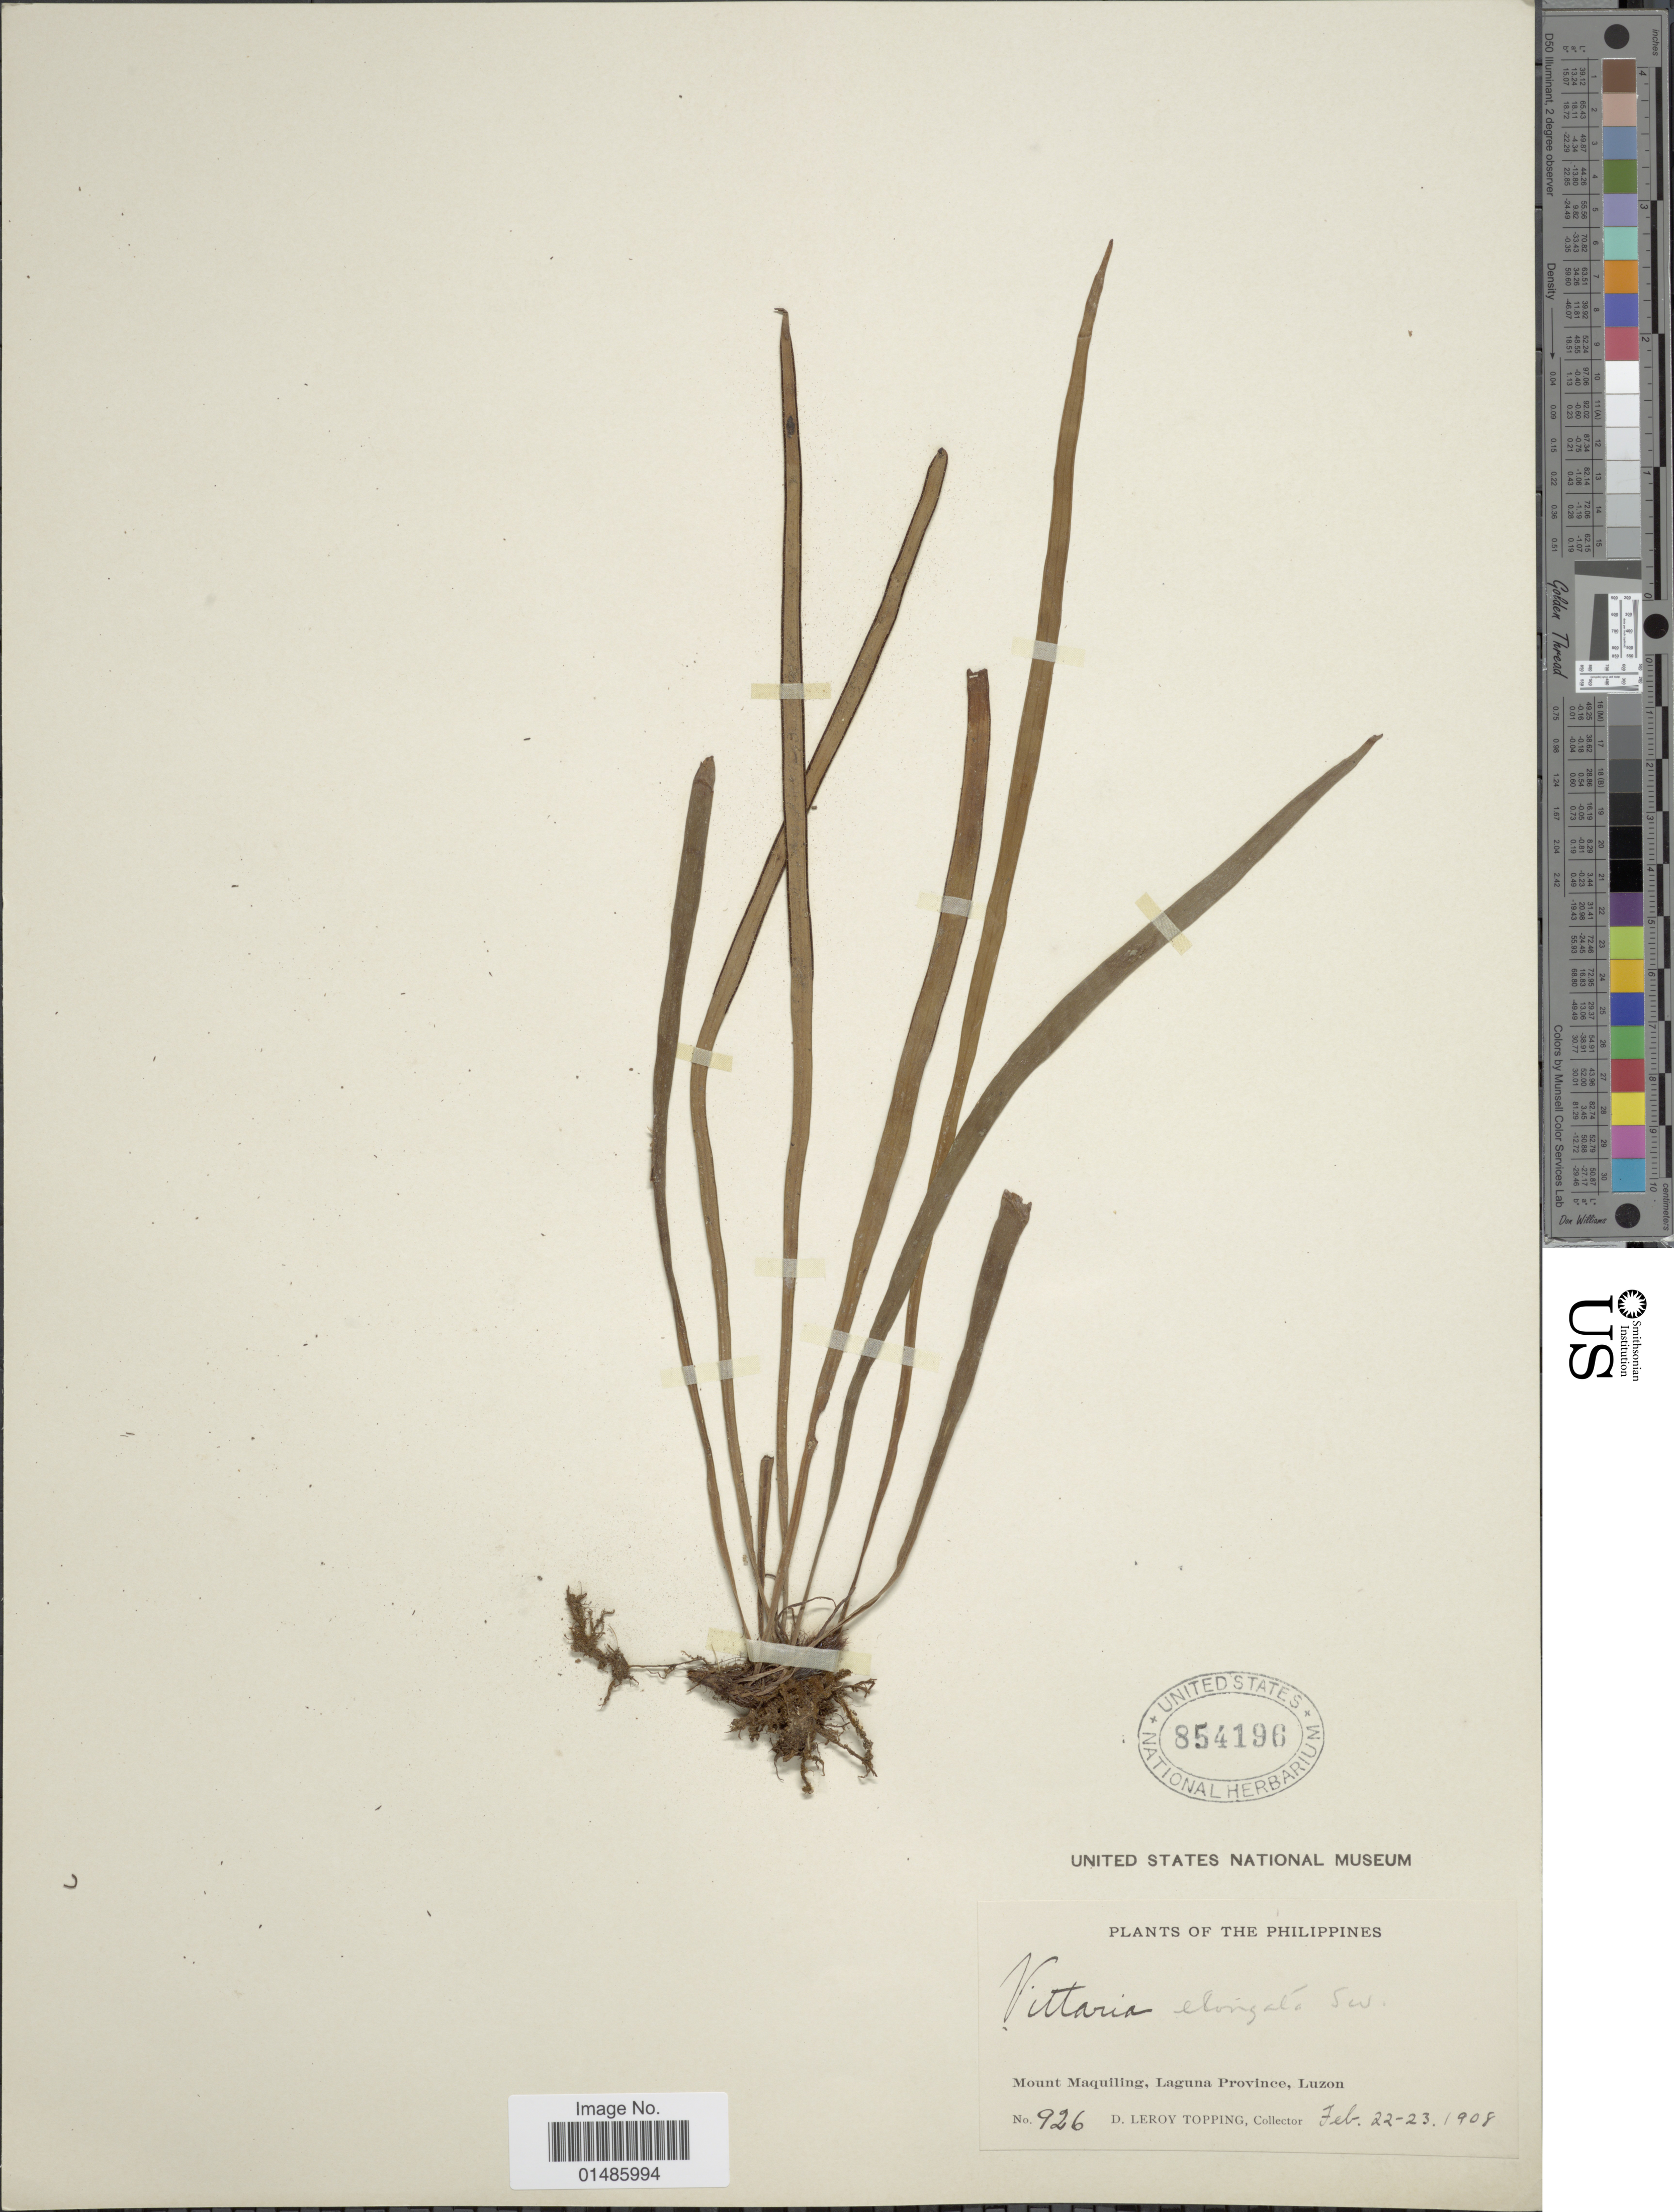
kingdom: Plantae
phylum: Tracheophyta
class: Polypodiopsida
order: Polypodiales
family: Pteridaceae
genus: Haplopteris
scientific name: Haplopteris elongata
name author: (Sw.) Crane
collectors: D. L. Topping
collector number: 926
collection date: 1908-02-22/1908-02-23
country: Philippines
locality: Mount Maquiling, Laguna Province, Luzon.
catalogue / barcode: US 854196